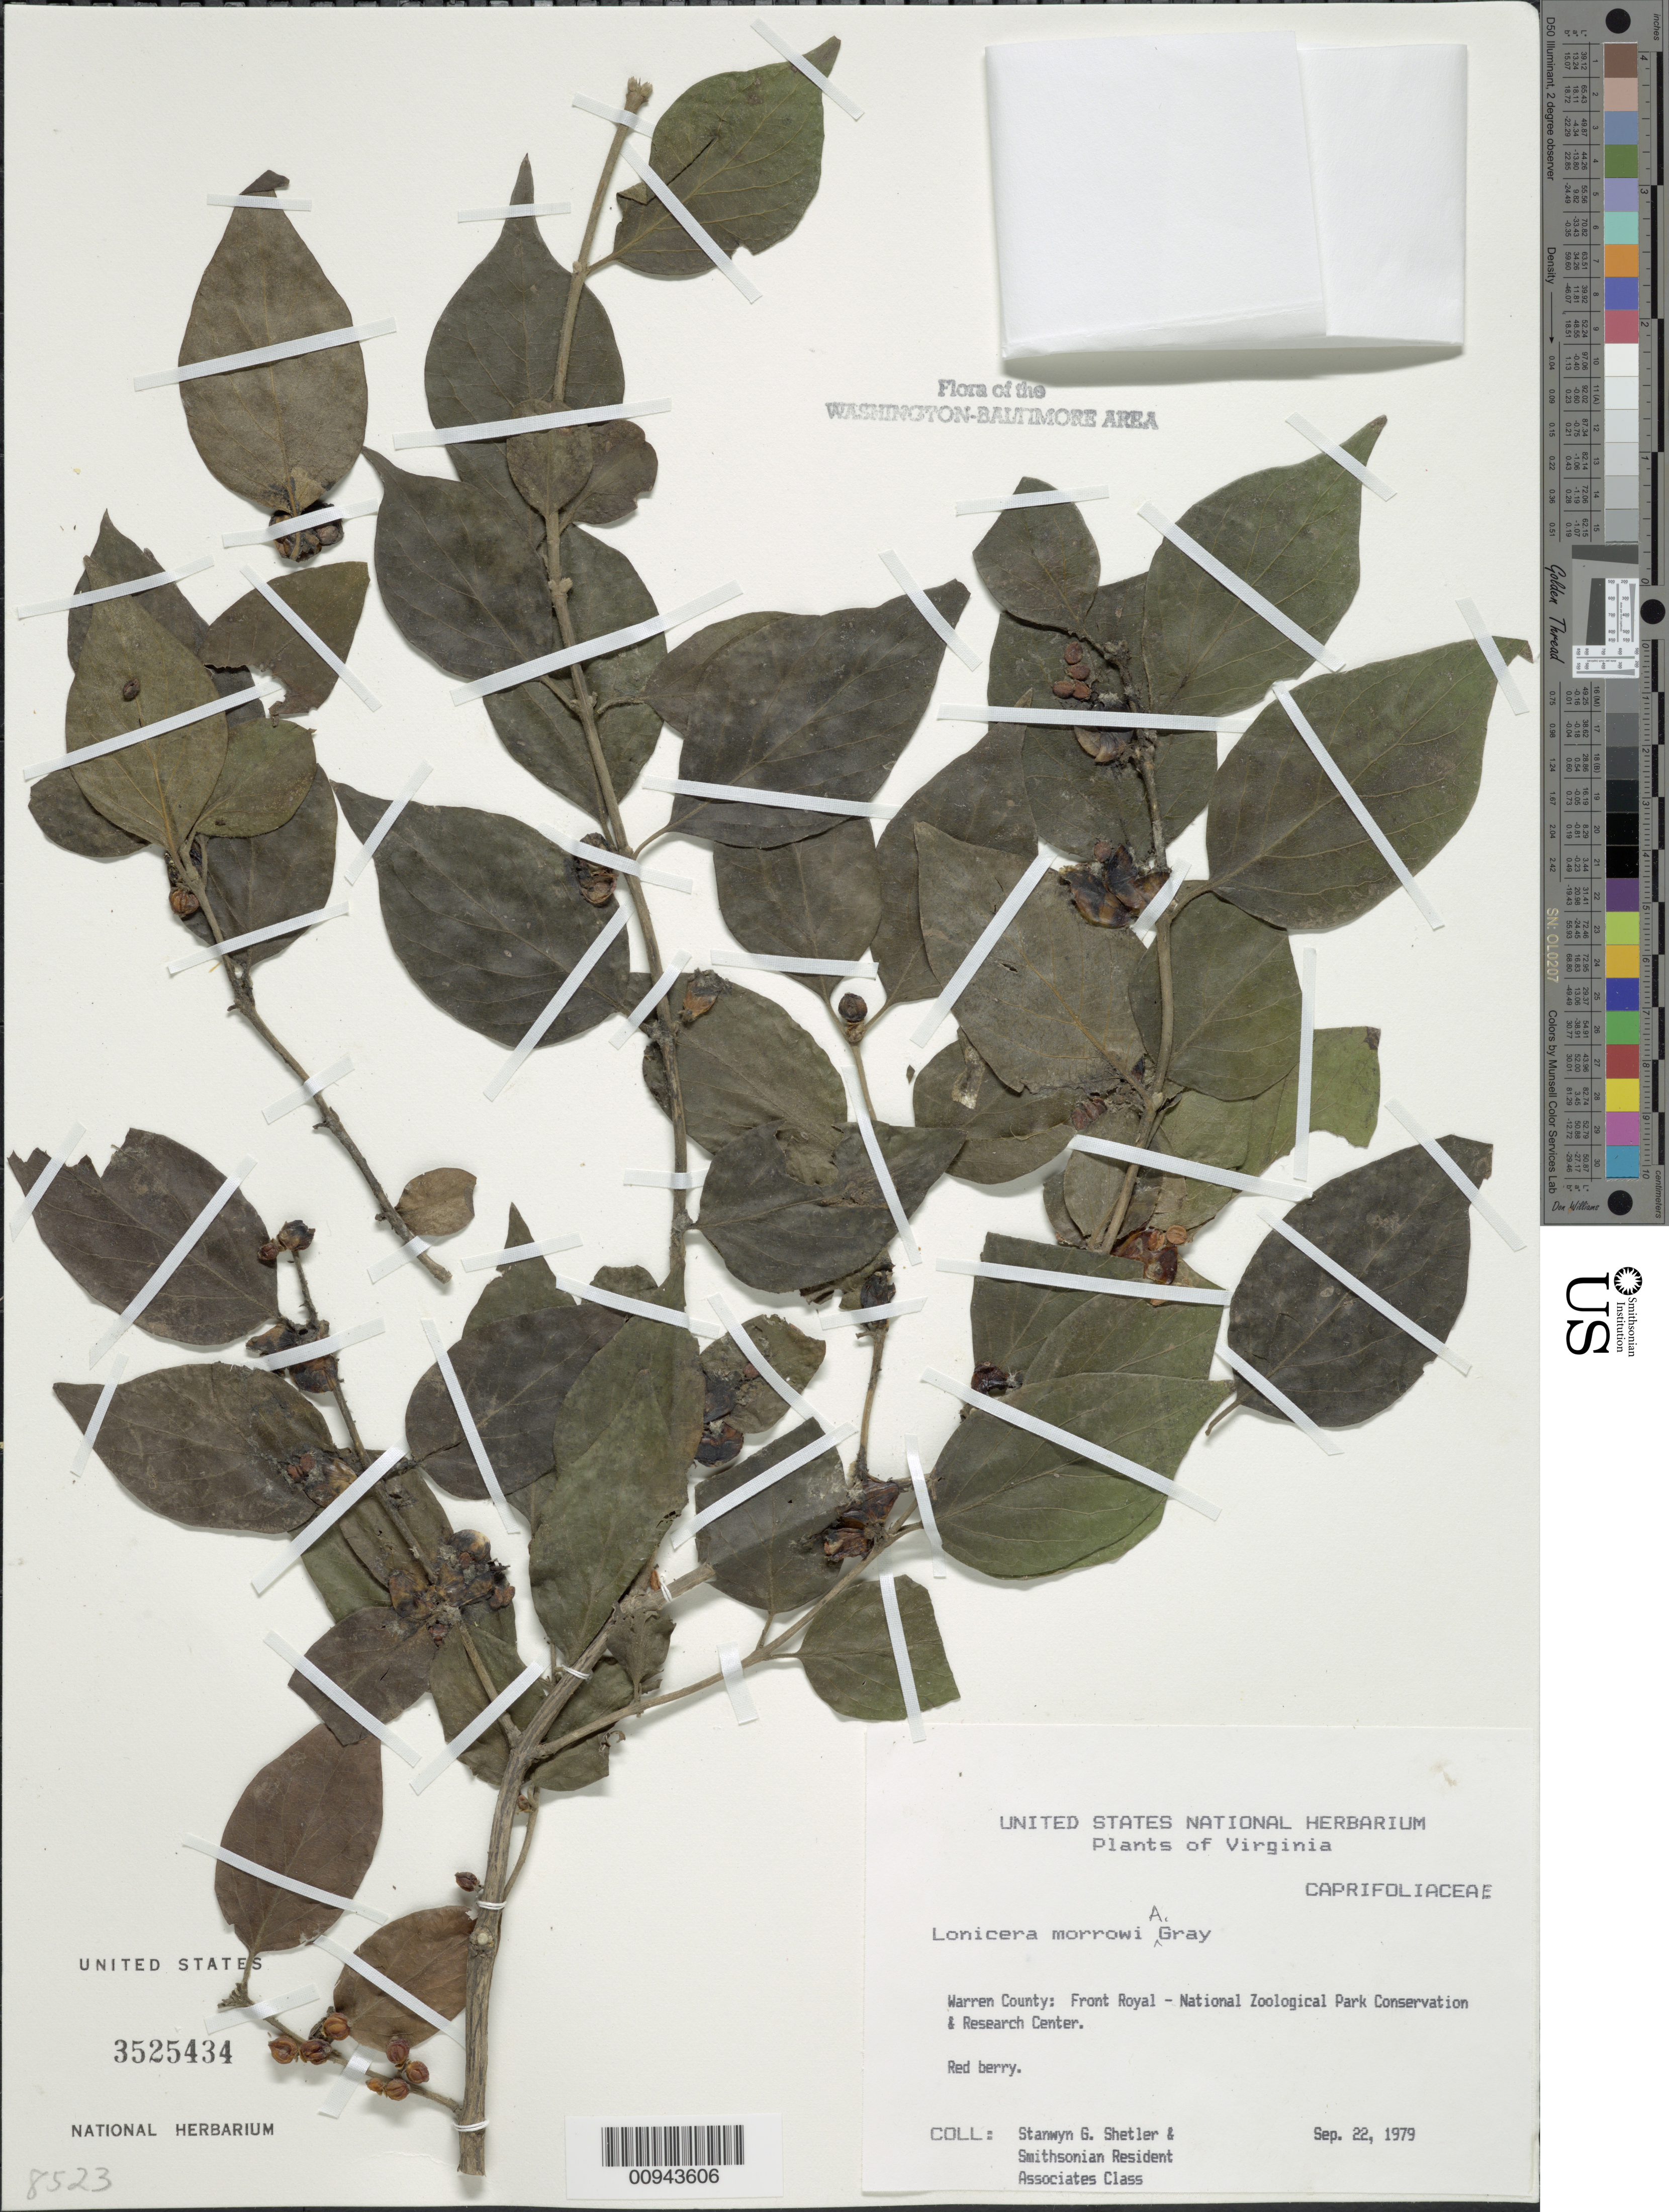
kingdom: Plantae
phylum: Tracheophyta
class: Magnoliopsida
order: Dipsacales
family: Caprifoliaceae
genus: Lonicera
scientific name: Lonicera morrowii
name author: A. Gray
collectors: S. Shetler & Smithsonian Resident Associates Class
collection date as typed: Sep. 22, 1979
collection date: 1979-09-22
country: United States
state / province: Virginia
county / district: Warren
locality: Front Royal - National Zoological Park Conservation & Research Center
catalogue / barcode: US 3525434